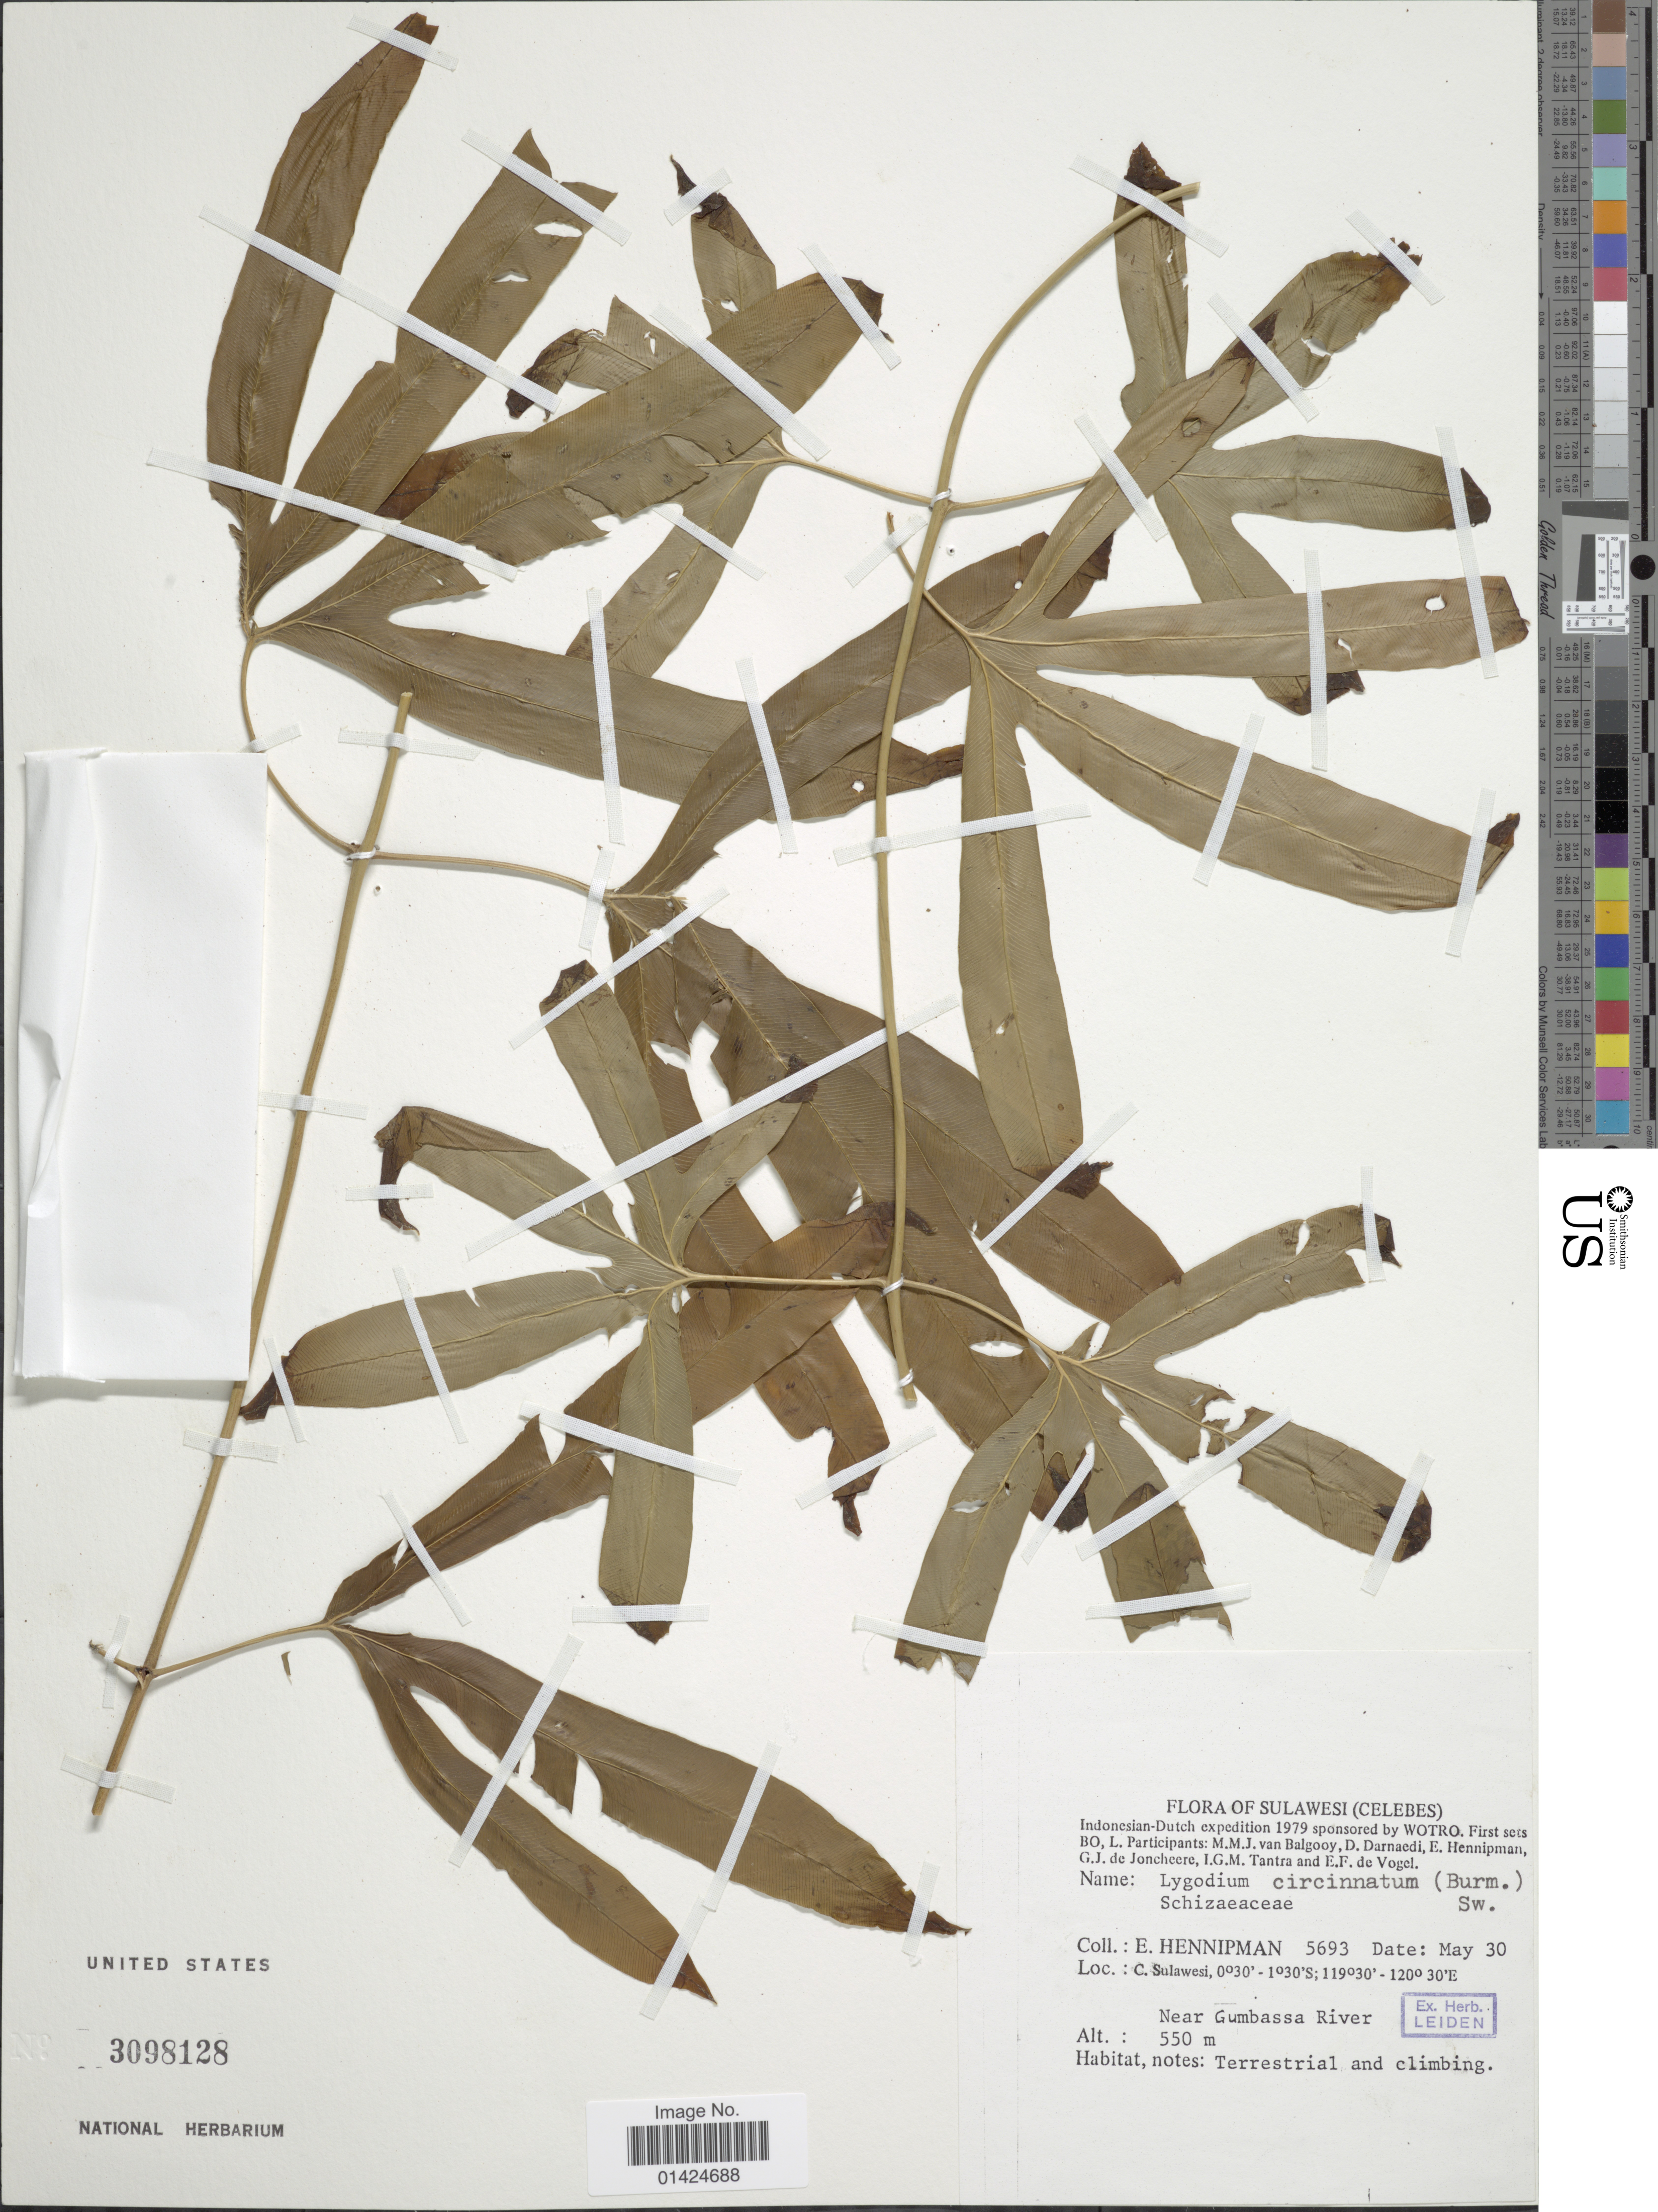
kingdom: Plantae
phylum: Tracheophyta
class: Polypodiopsida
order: Schizaeales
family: Lygodiaceae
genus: Lygodium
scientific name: Lygodium circinnatum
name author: (Burm. f.) Sw.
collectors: E. Hennipman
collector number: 5693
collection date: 1979-05-30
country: Indonesia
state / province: Sulawesi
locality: Celebes. C. Sulawesi. Near Gumbassa River.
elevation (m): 550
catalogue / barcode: US 3098128